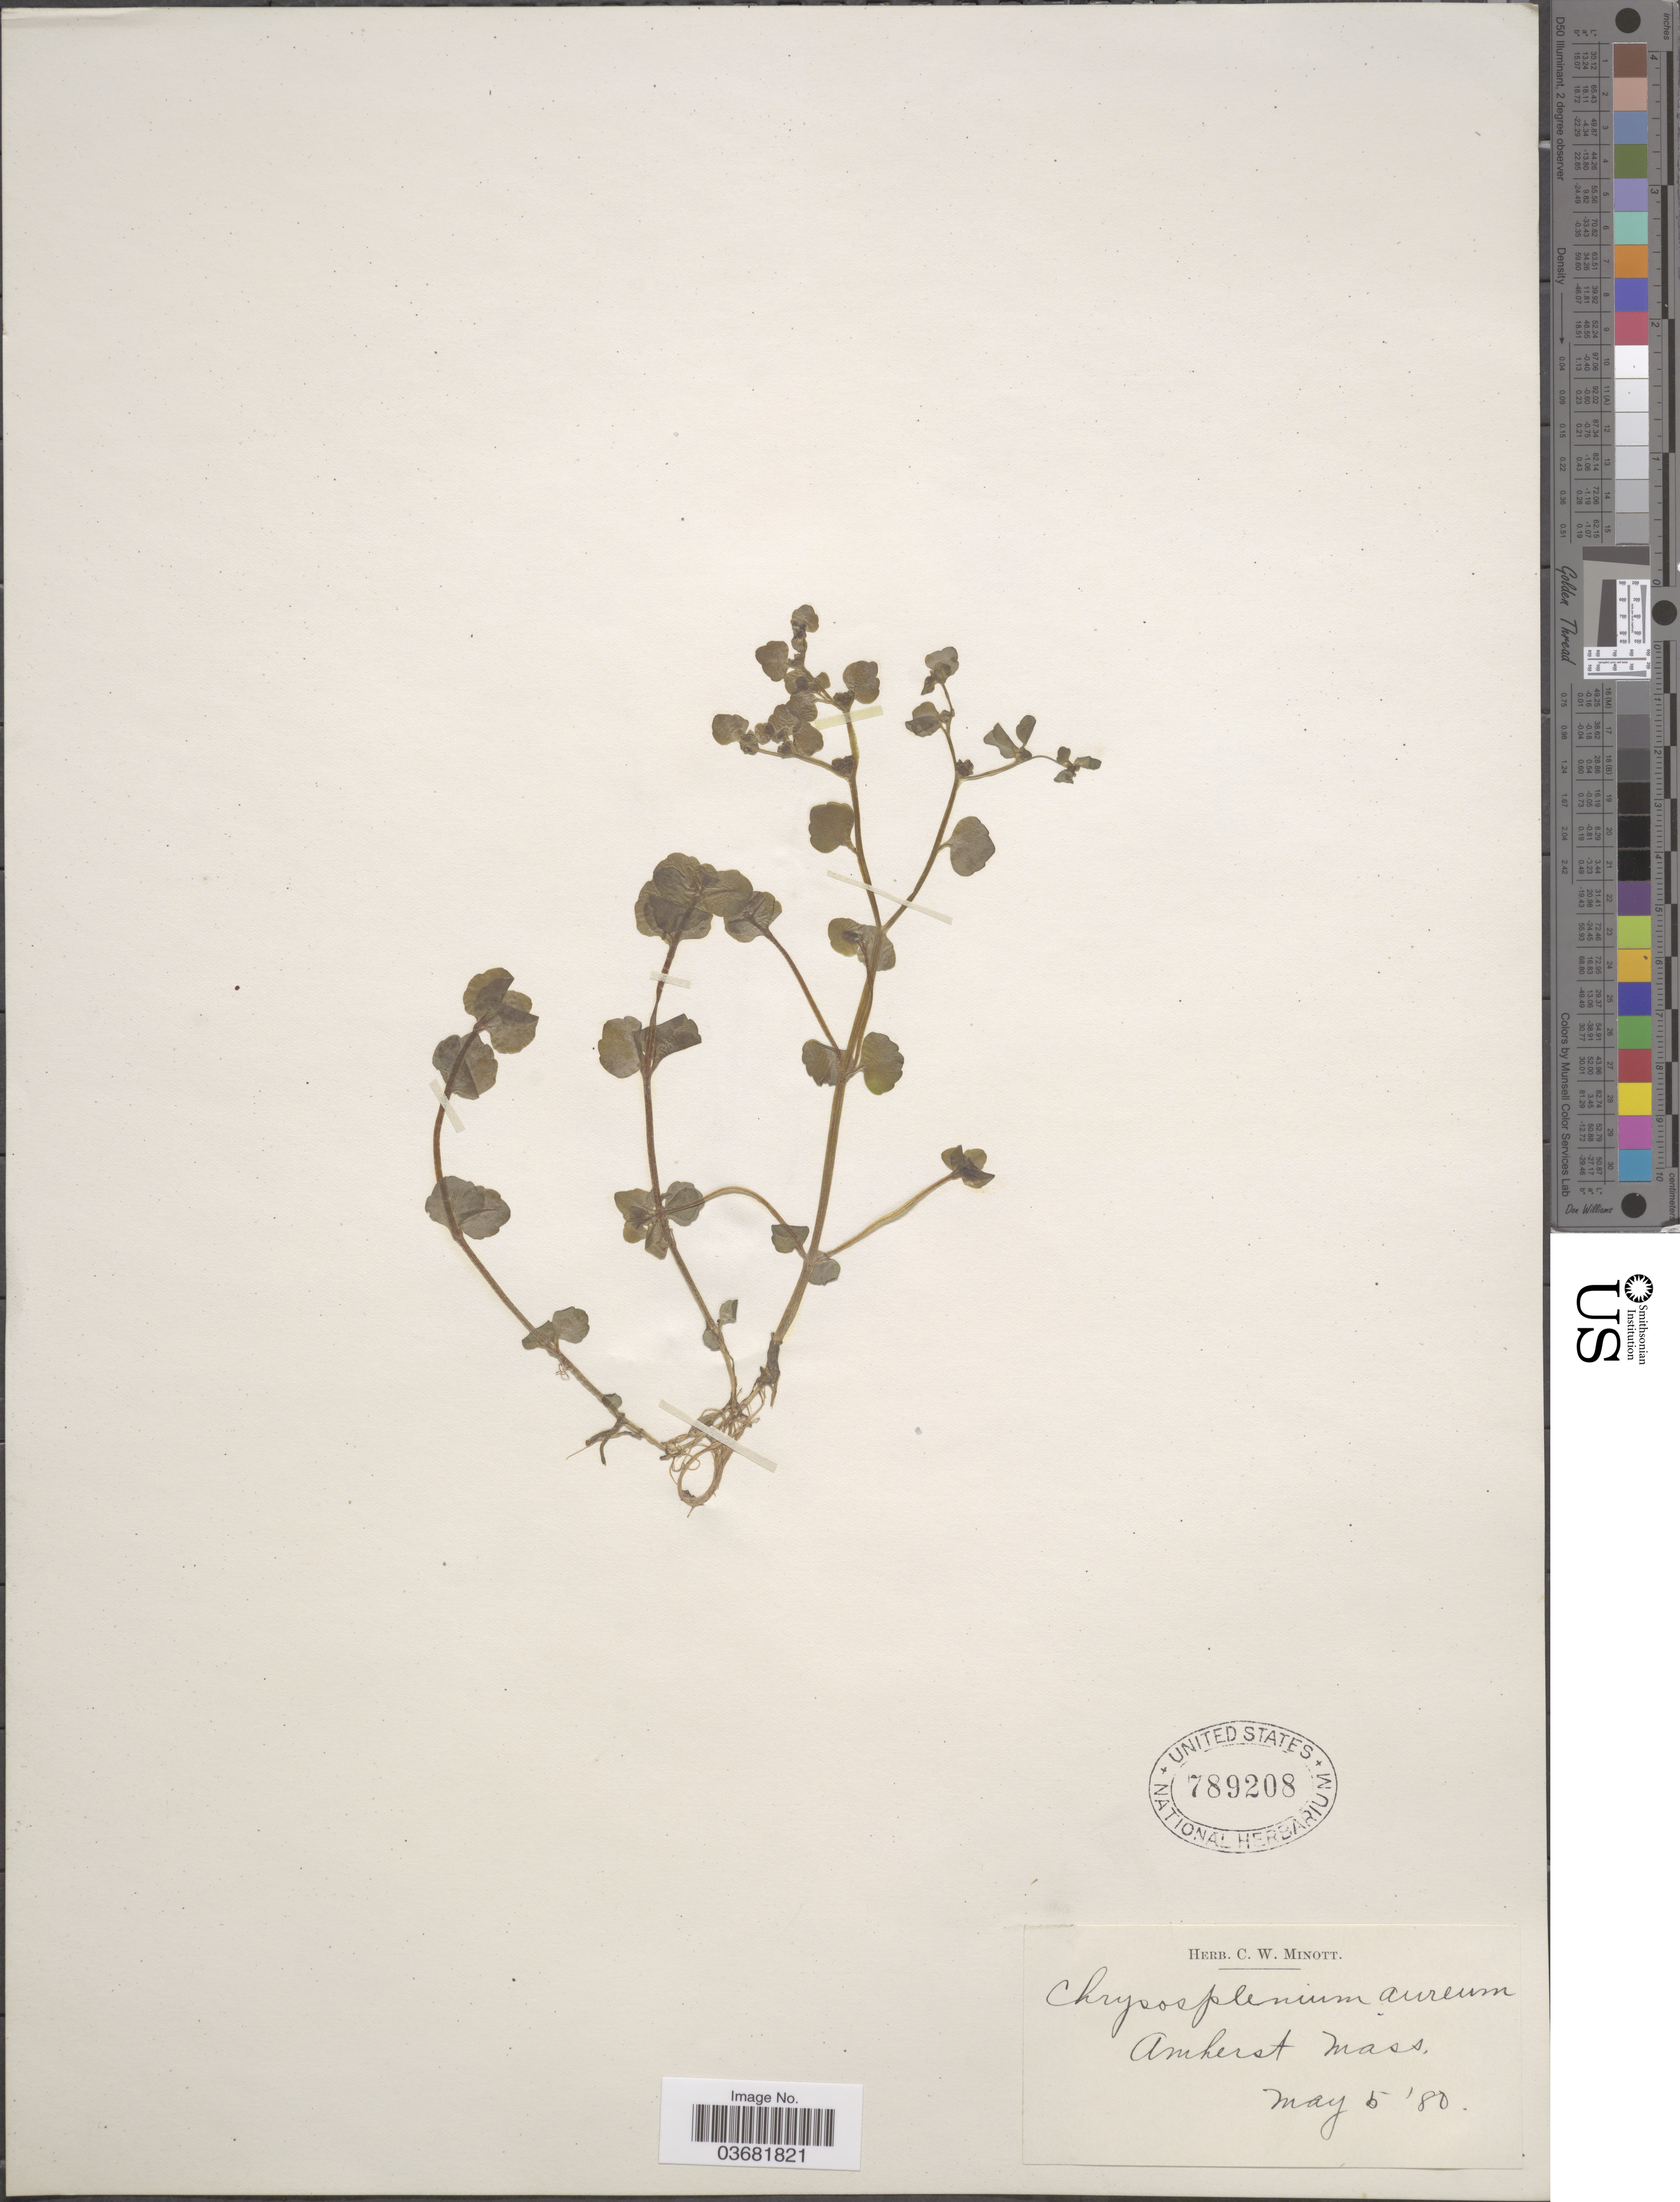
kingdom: Plantae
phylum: Tracheophyta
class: Magnoliopsida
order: Saxifragales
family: Saxifragaceae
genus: Chrysosplenium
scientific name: Chrysosplenium americanum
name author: Schwein.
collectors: ex herb. C. W. Minott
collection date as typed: Transcribed d/m/y: 5/5/80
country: United States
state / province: Massachusetts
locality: Amherst.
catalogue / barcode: US 789208